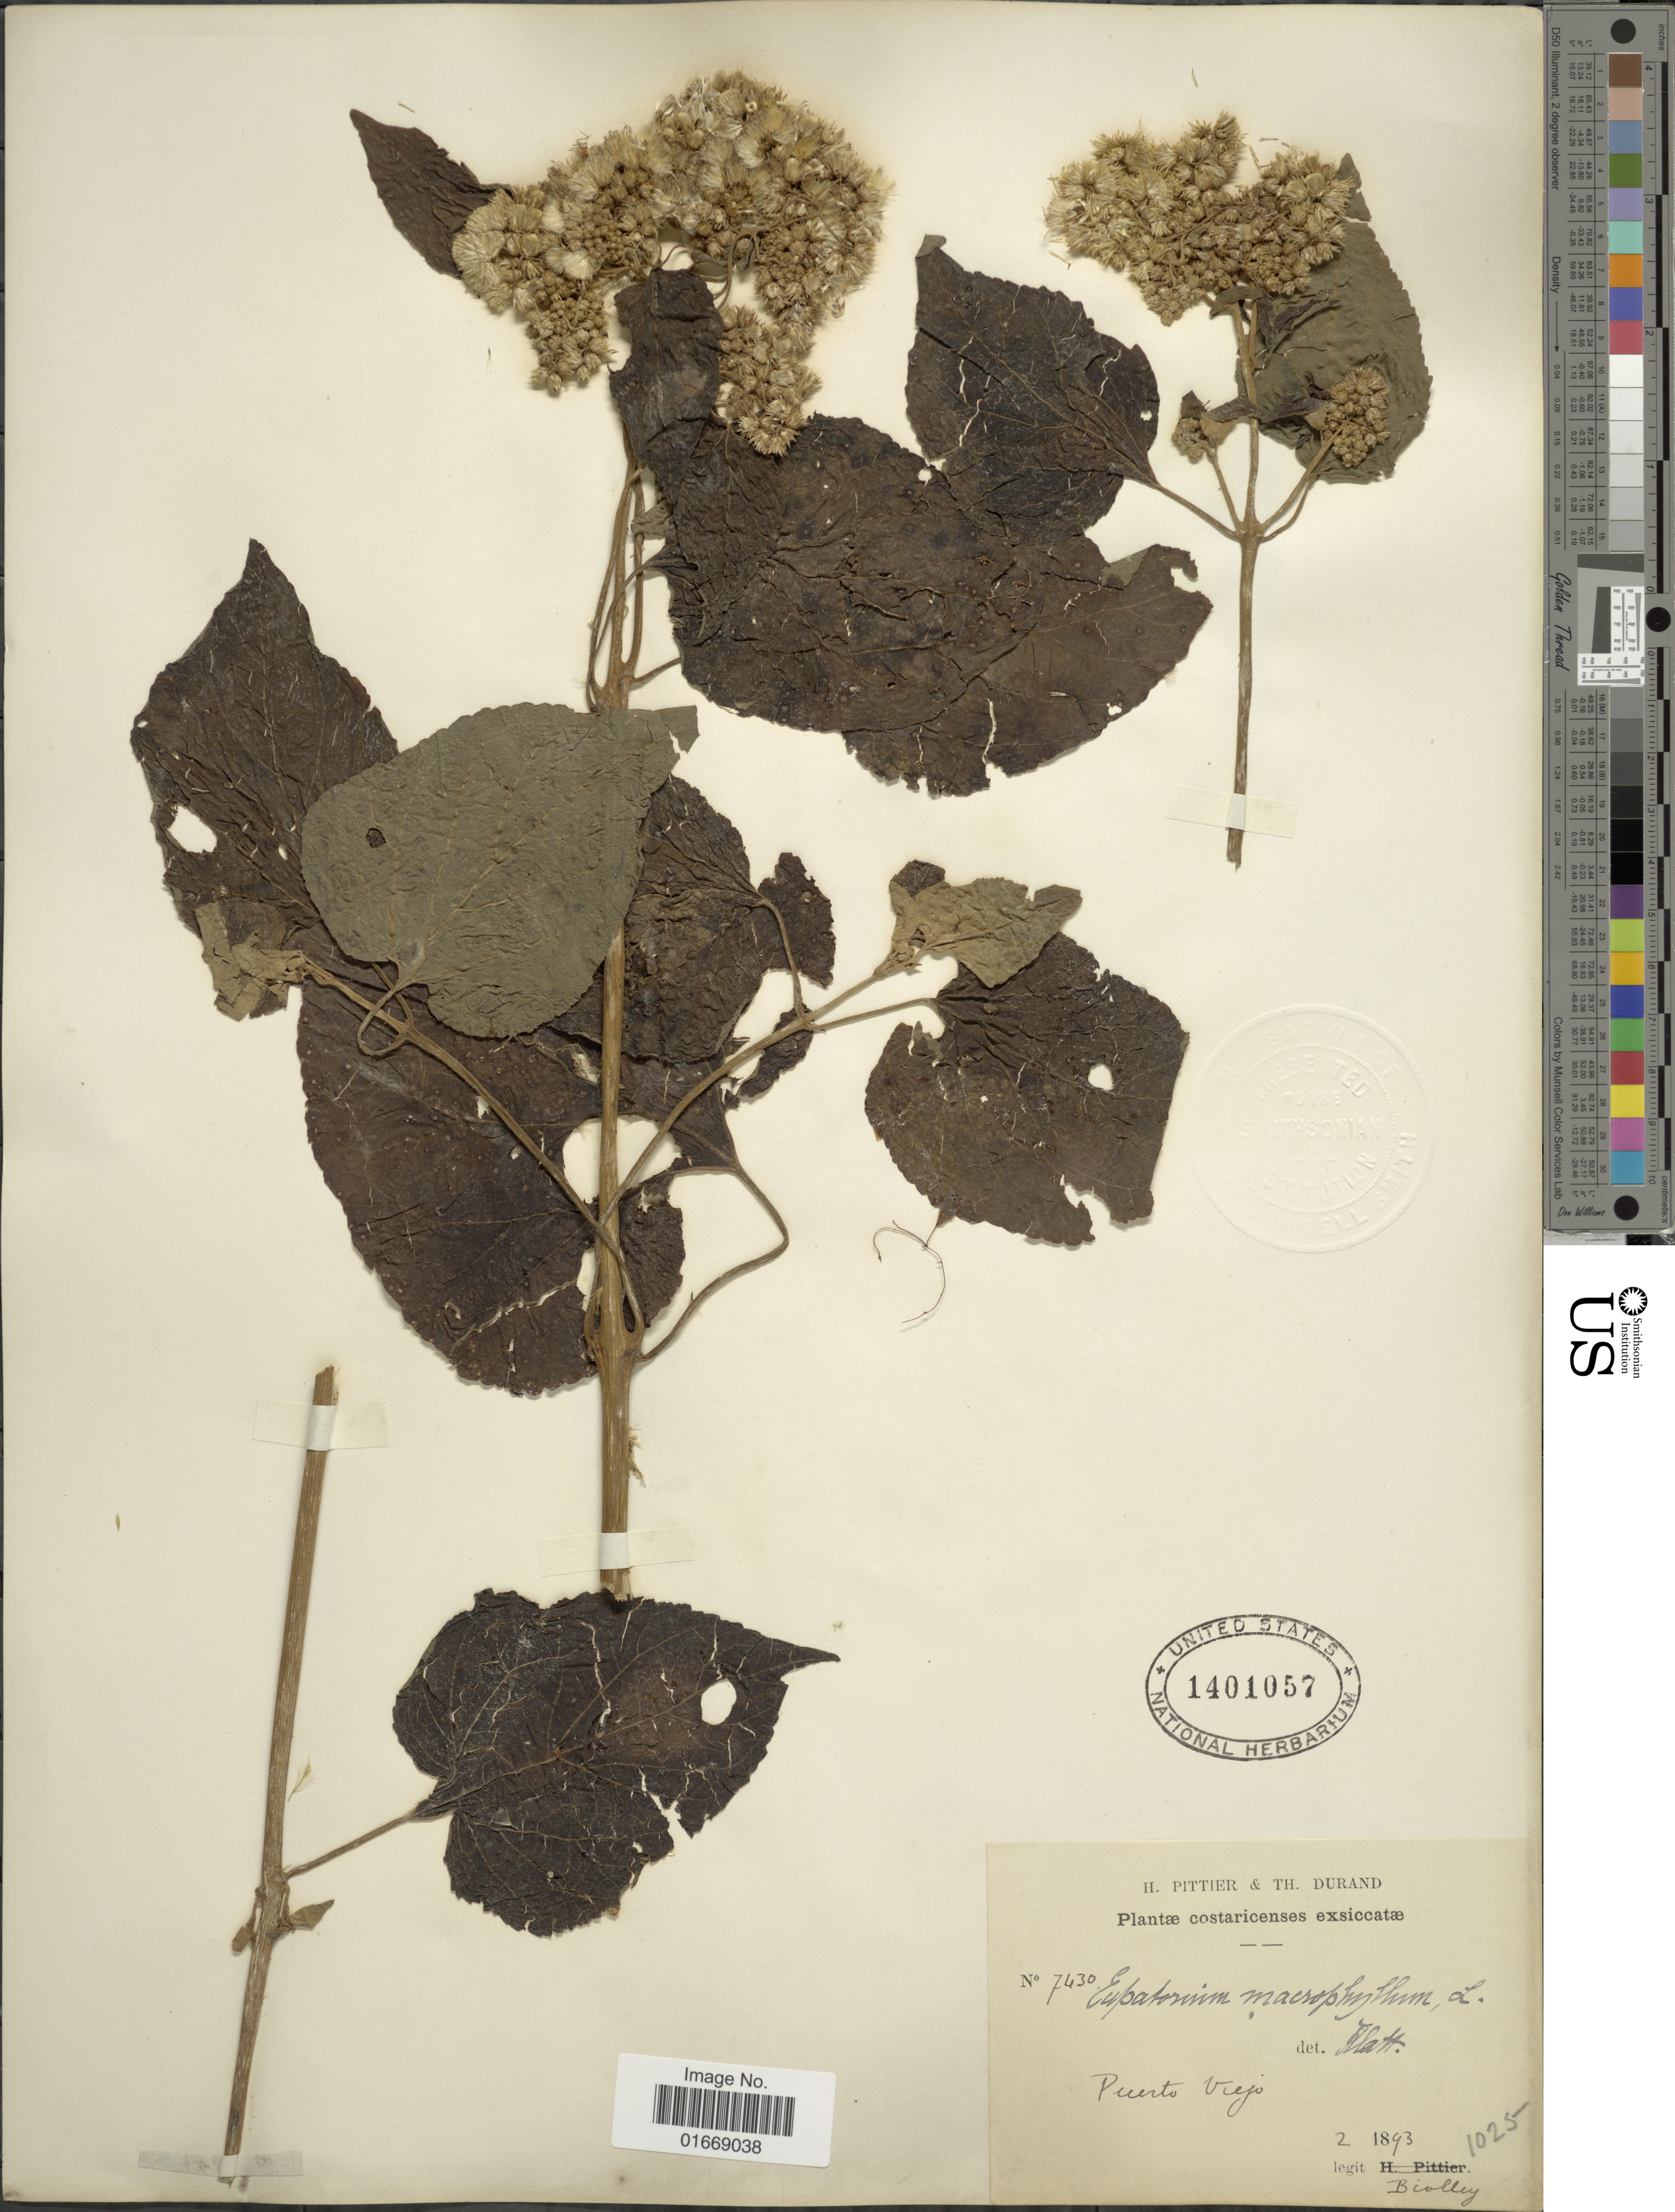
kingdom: Plantae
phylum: Tracheophyta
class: Magnoliopsida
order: Asterales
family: Asteraceae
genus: Hebeclinium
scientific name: Hebeclinium macrophyllum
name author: (L.) DC.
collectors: Biolley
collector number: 7430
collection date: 1893-02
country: Costa Rica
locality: Costaricenses, Puerto Viejo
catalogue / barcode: US 1401057